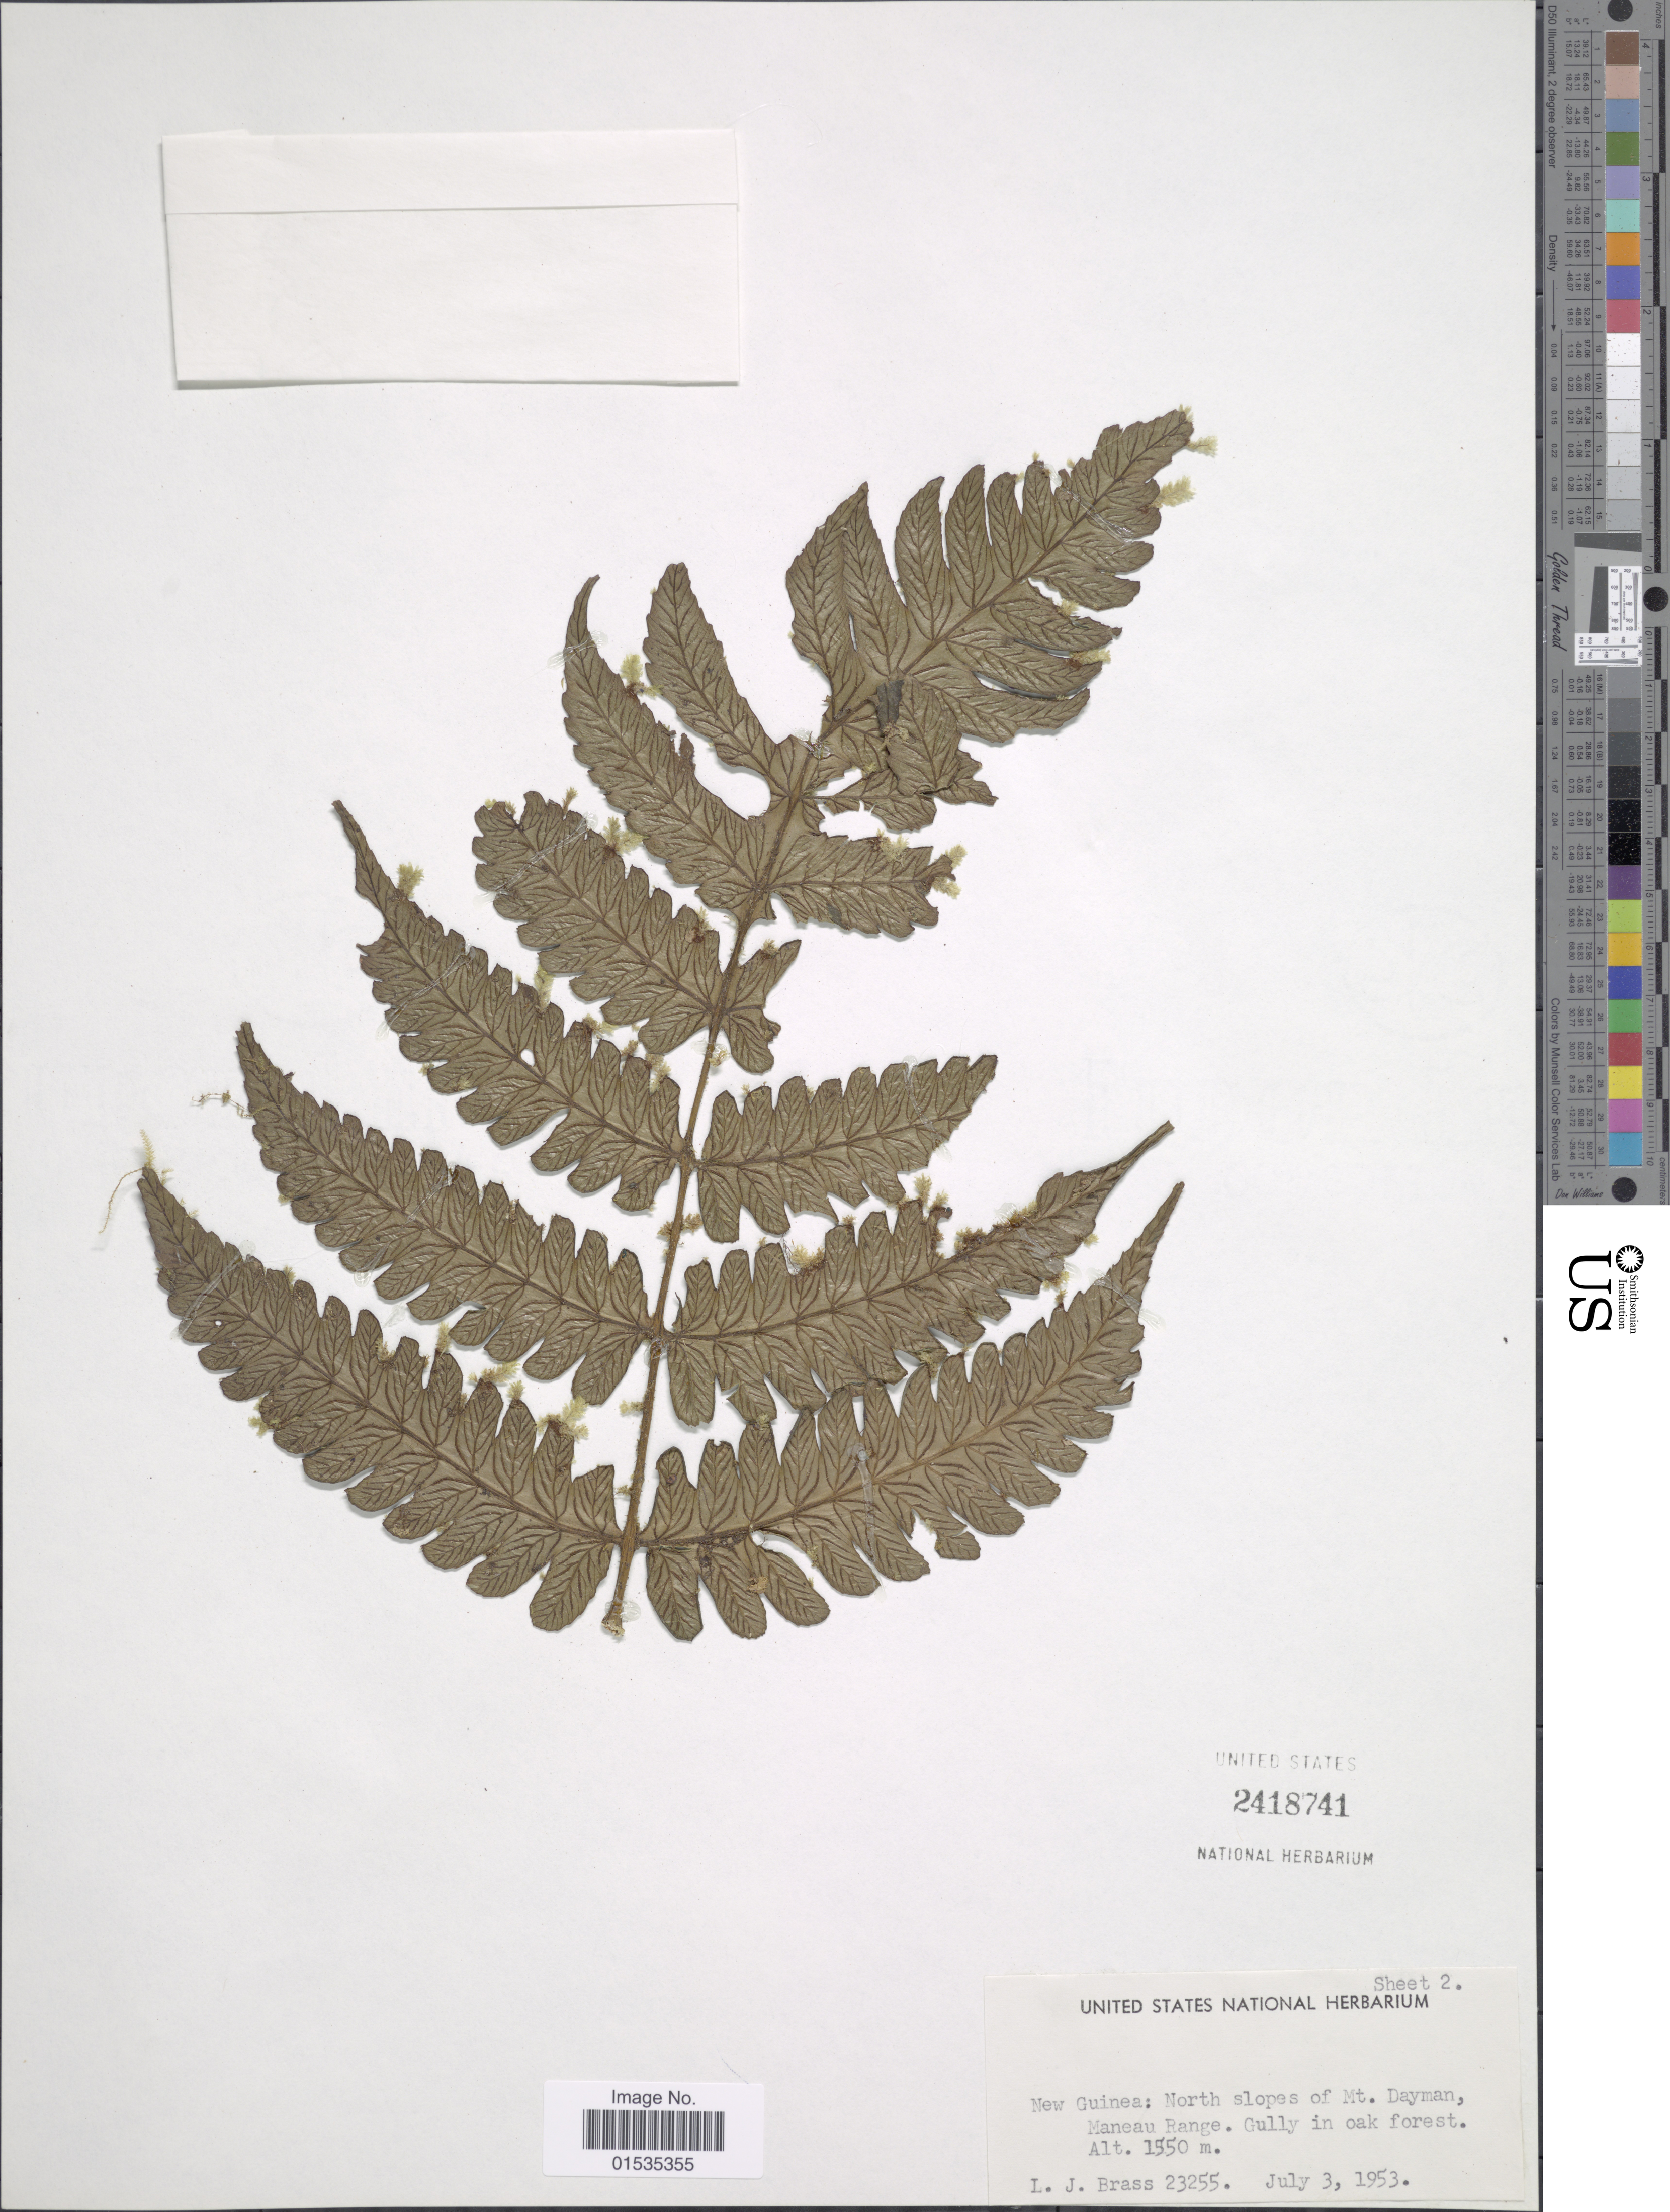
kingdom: Plantae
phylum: Tracheophyta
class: Polypodiopsida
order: Polypodiales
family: Athyriaceae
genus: Diplazium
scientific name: Diplazium sp.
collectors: L. J. Brass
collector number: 23255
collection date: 1953-07-03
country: Papua New Guinea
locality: New Guinea; North slopes of Mt. Dayman, Maneau Range. Gully in oak forest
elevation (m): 1550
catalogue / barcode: US 2418741